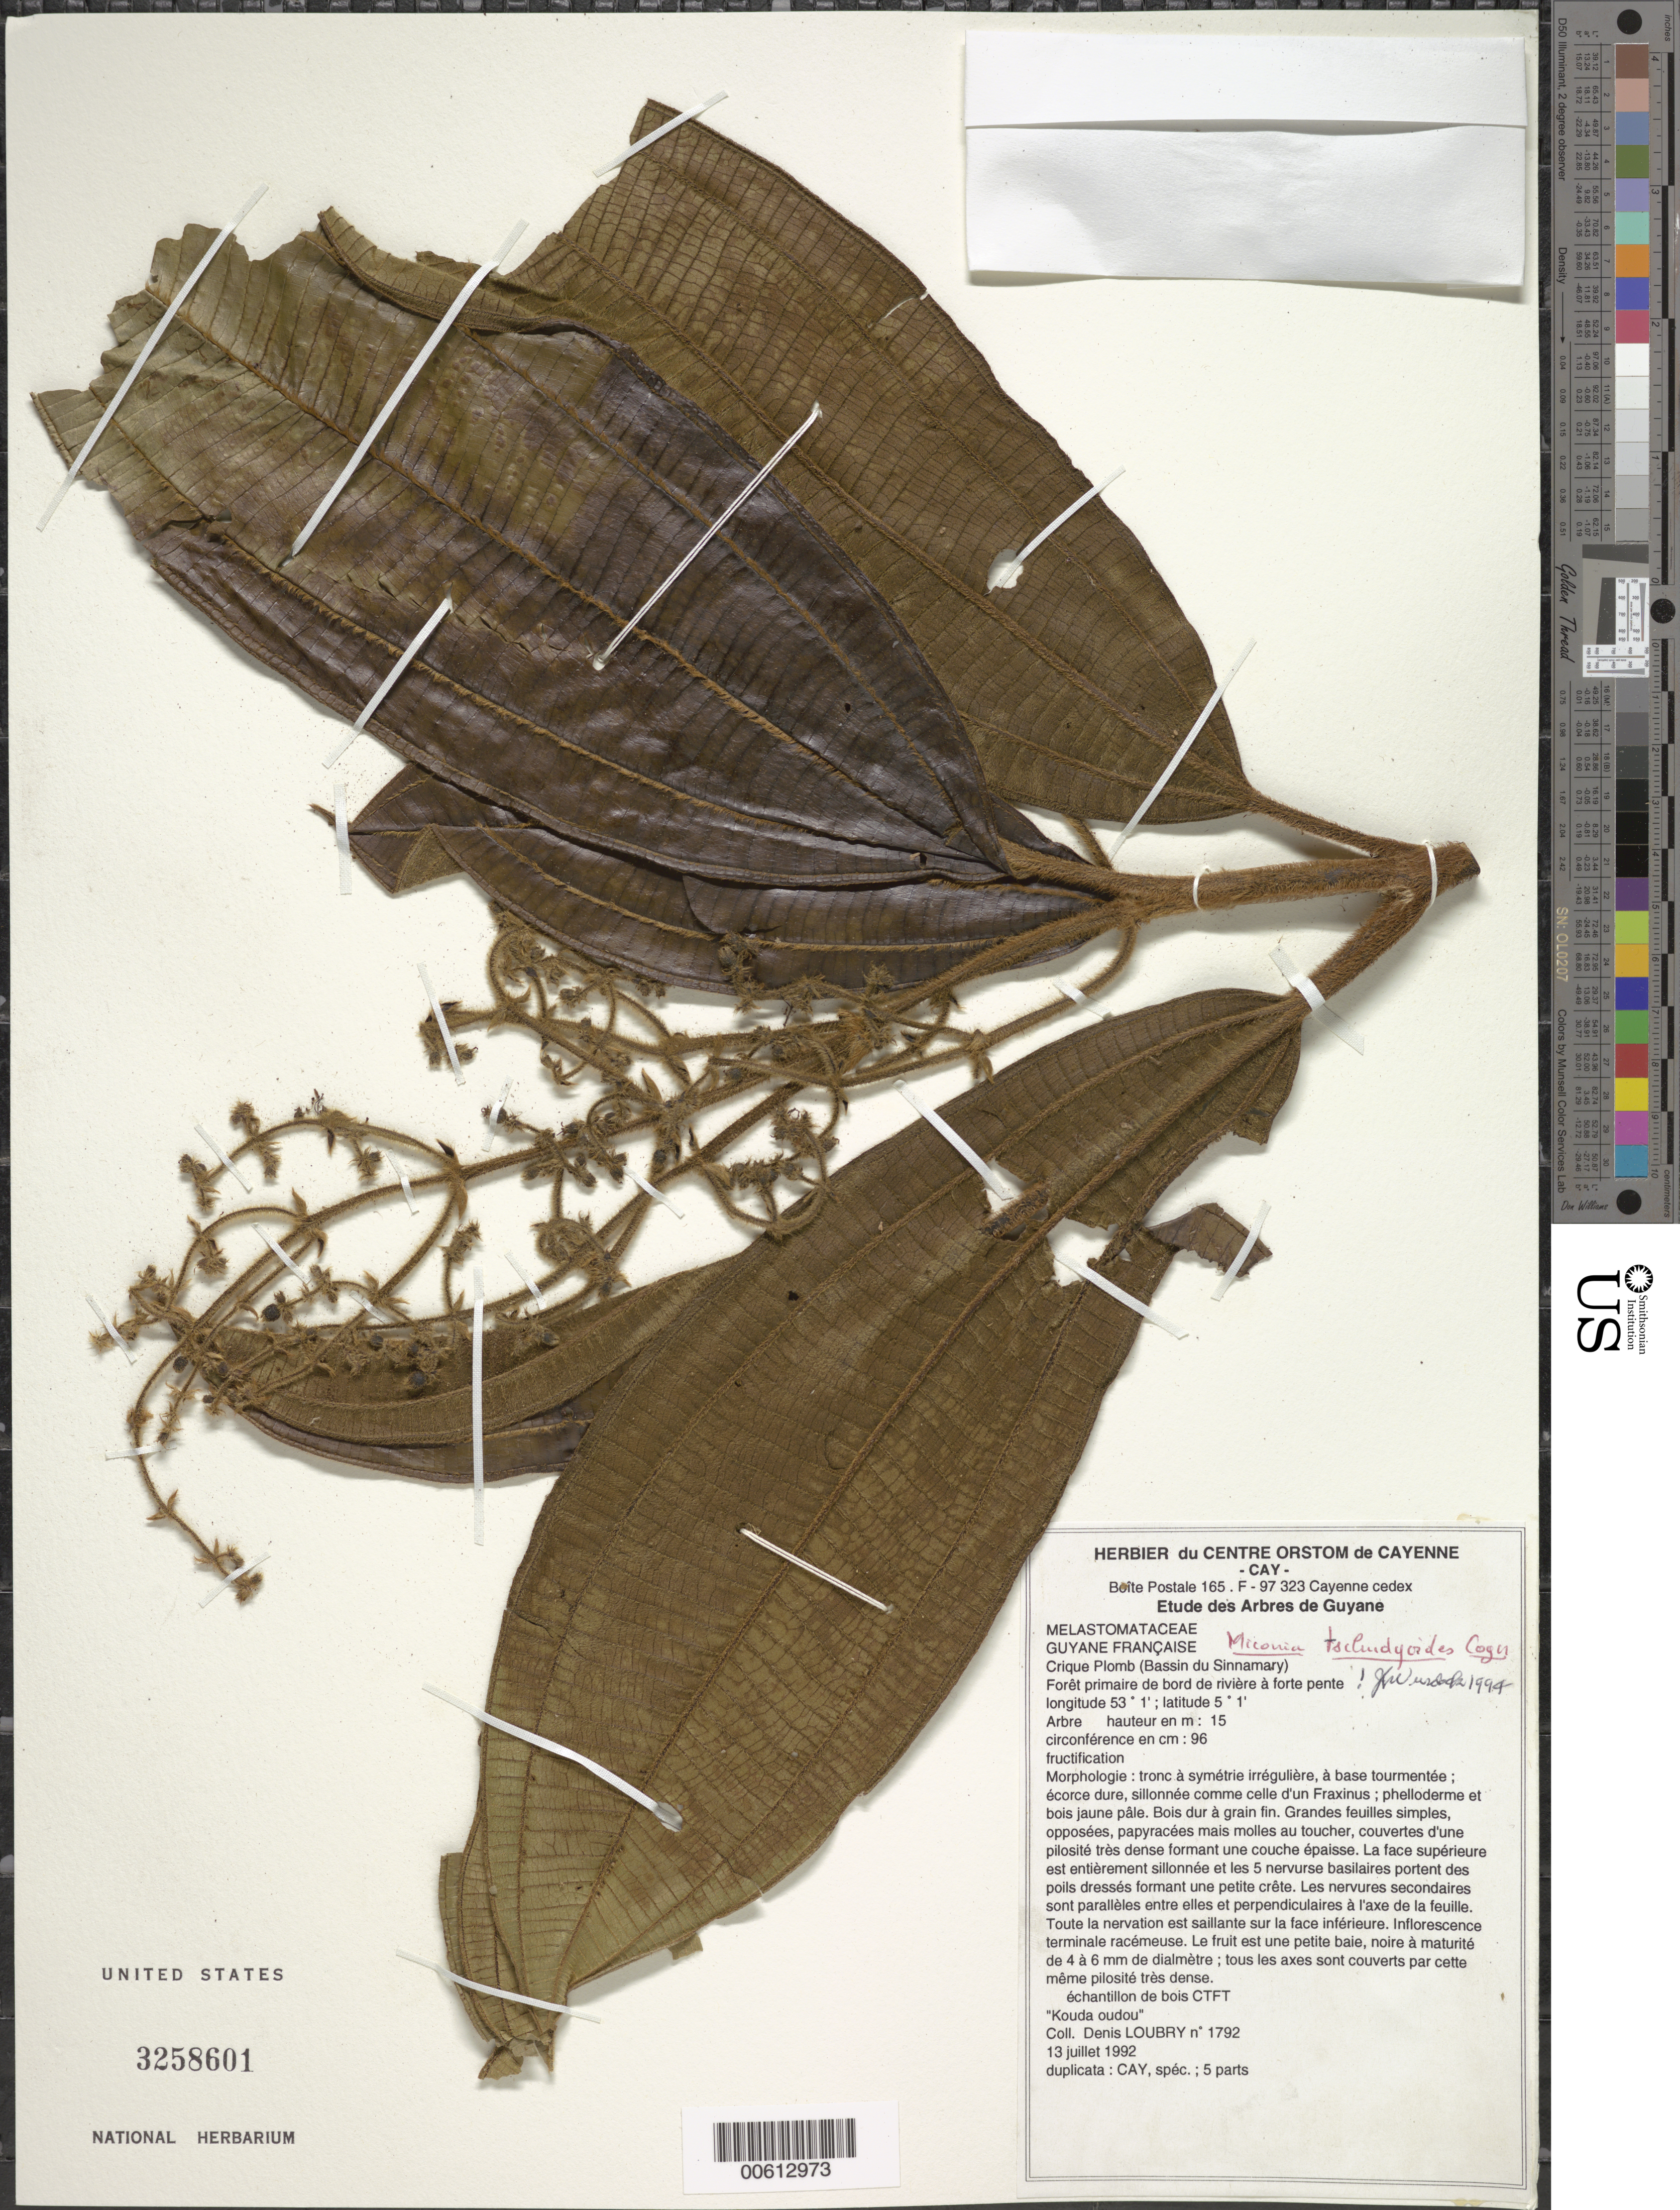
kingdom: Plantae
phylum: Tracheophyta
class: Magnoliopsida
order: Myrtales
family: Melastomataceae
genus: Miconia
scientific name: Miconia tschudyoides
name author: Cogn.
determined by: Wurdack, John J., (US), US (UNITED STATES)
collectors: D. Loubry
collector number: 1792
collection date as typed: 13-Jul-92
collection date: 1992-07-13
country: French Guiana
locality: Crique Plomb, Bassin du Sinnamary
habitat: Foret primaire de bord de riviere a forte pente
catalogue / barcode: US 3258601